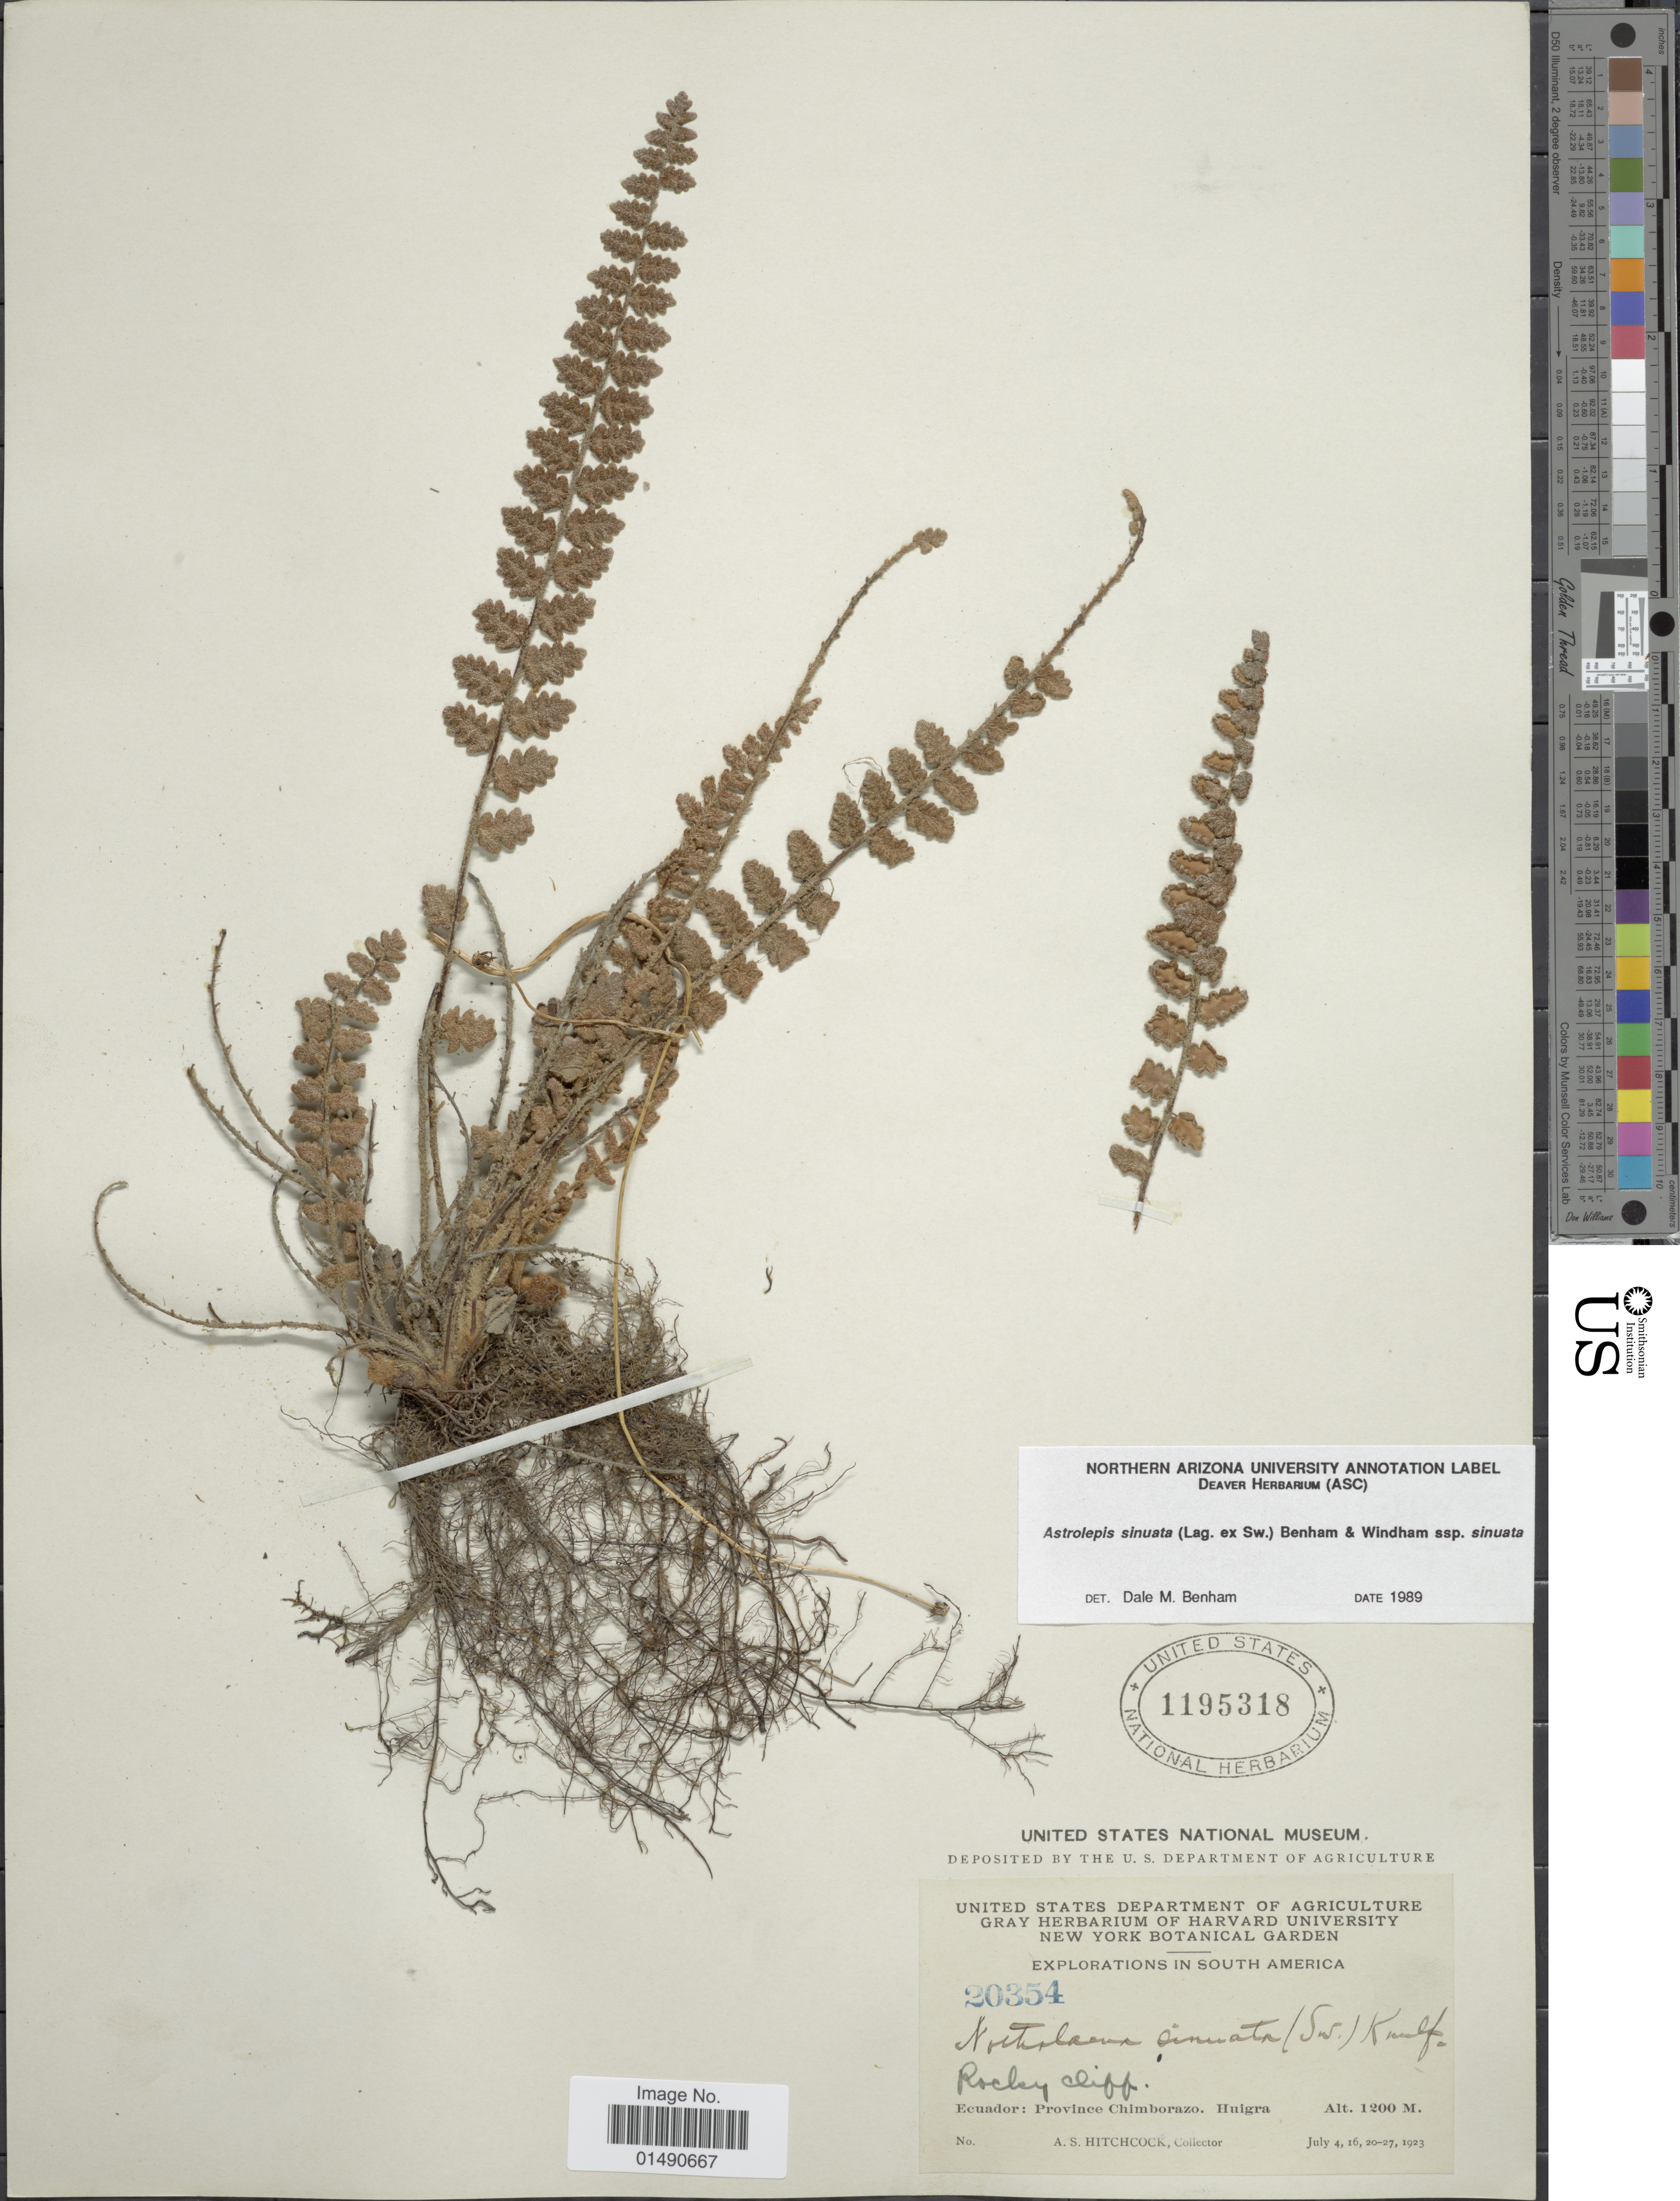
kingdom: Plantae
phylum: Tracheophyta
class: Polypodiopsida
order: Polypodiales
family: Pteridaceae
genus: Astrolepis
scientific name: Astrolepis sinuata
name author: (Lag. ex Sw.) D.M. Benham & Windham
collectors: A. S. Hitchcock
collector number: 20354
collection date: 1923-07-04/1923-07-27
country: Ecuador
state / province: Chimborazo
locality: Huigra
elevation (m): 1200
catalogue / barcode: US 1195318